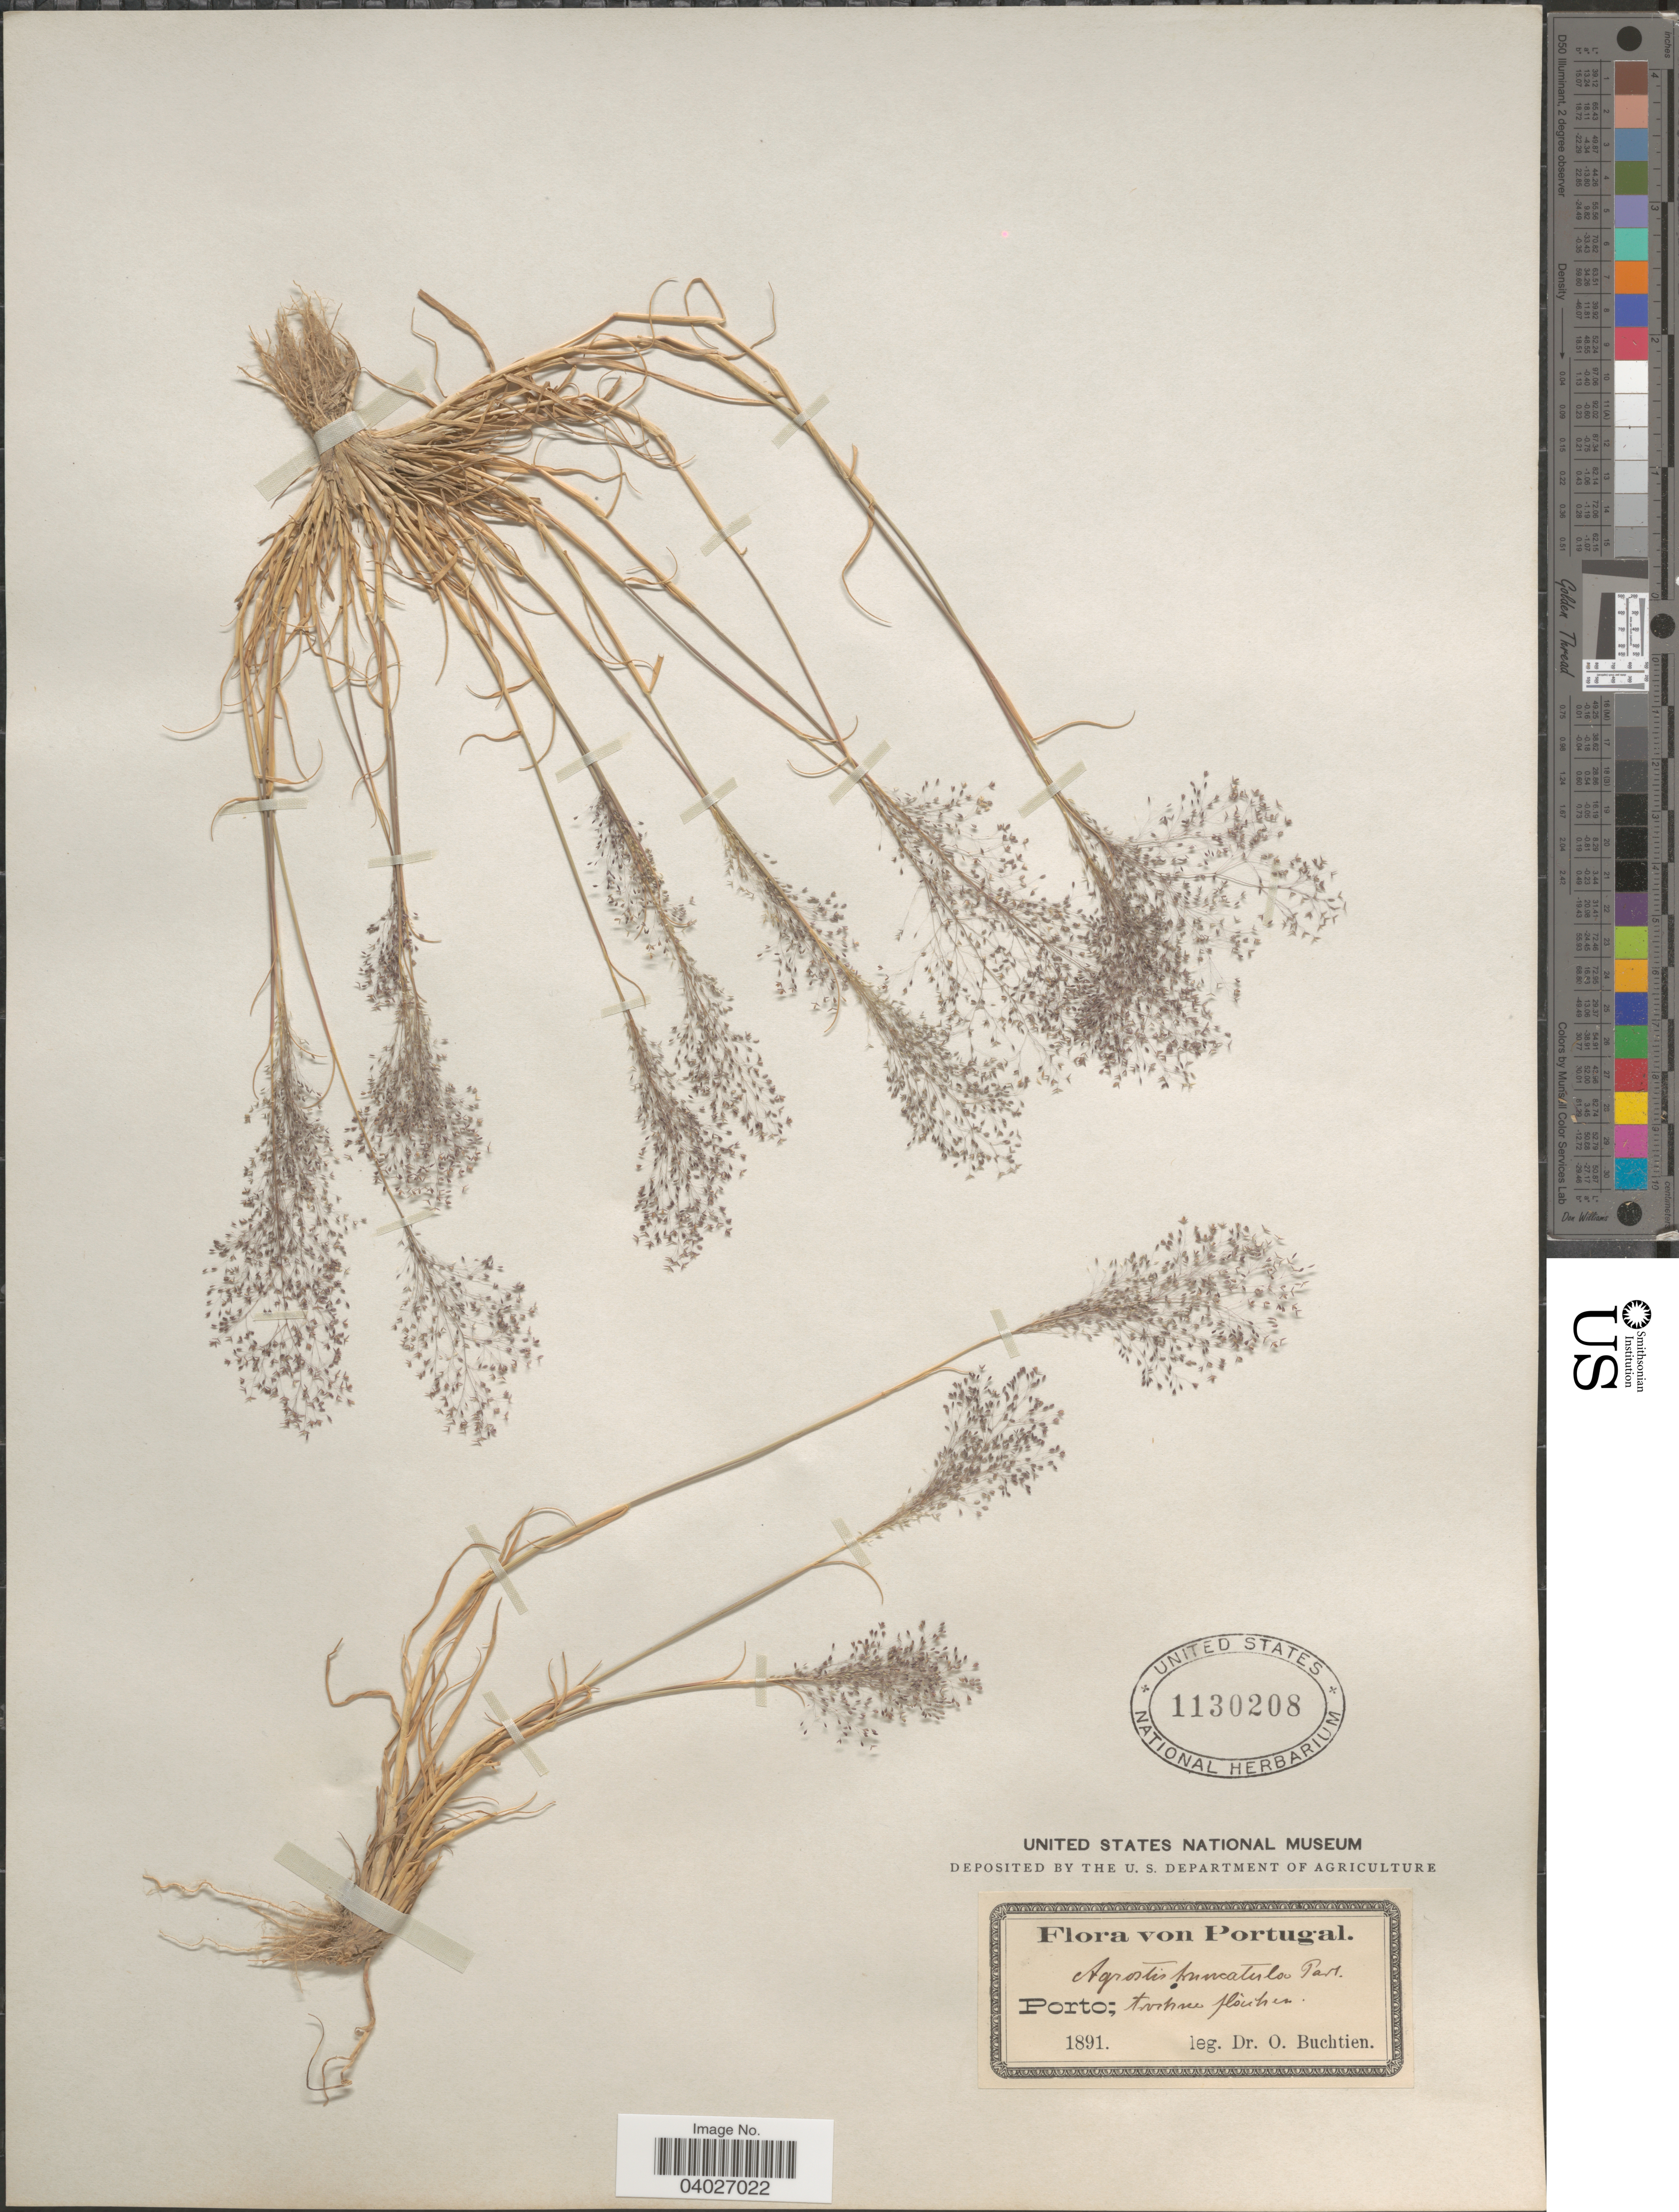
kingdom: Plantae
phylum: Tracheophyta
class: Liliopsida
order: Poales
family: Poaceae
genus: Agrostula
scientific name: Agrostula truncatula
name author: (Parl.) P.M. Peterson et al.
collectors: O. Buchtien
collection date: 1891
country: Portugal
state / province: Porto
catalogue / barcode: US 1130208